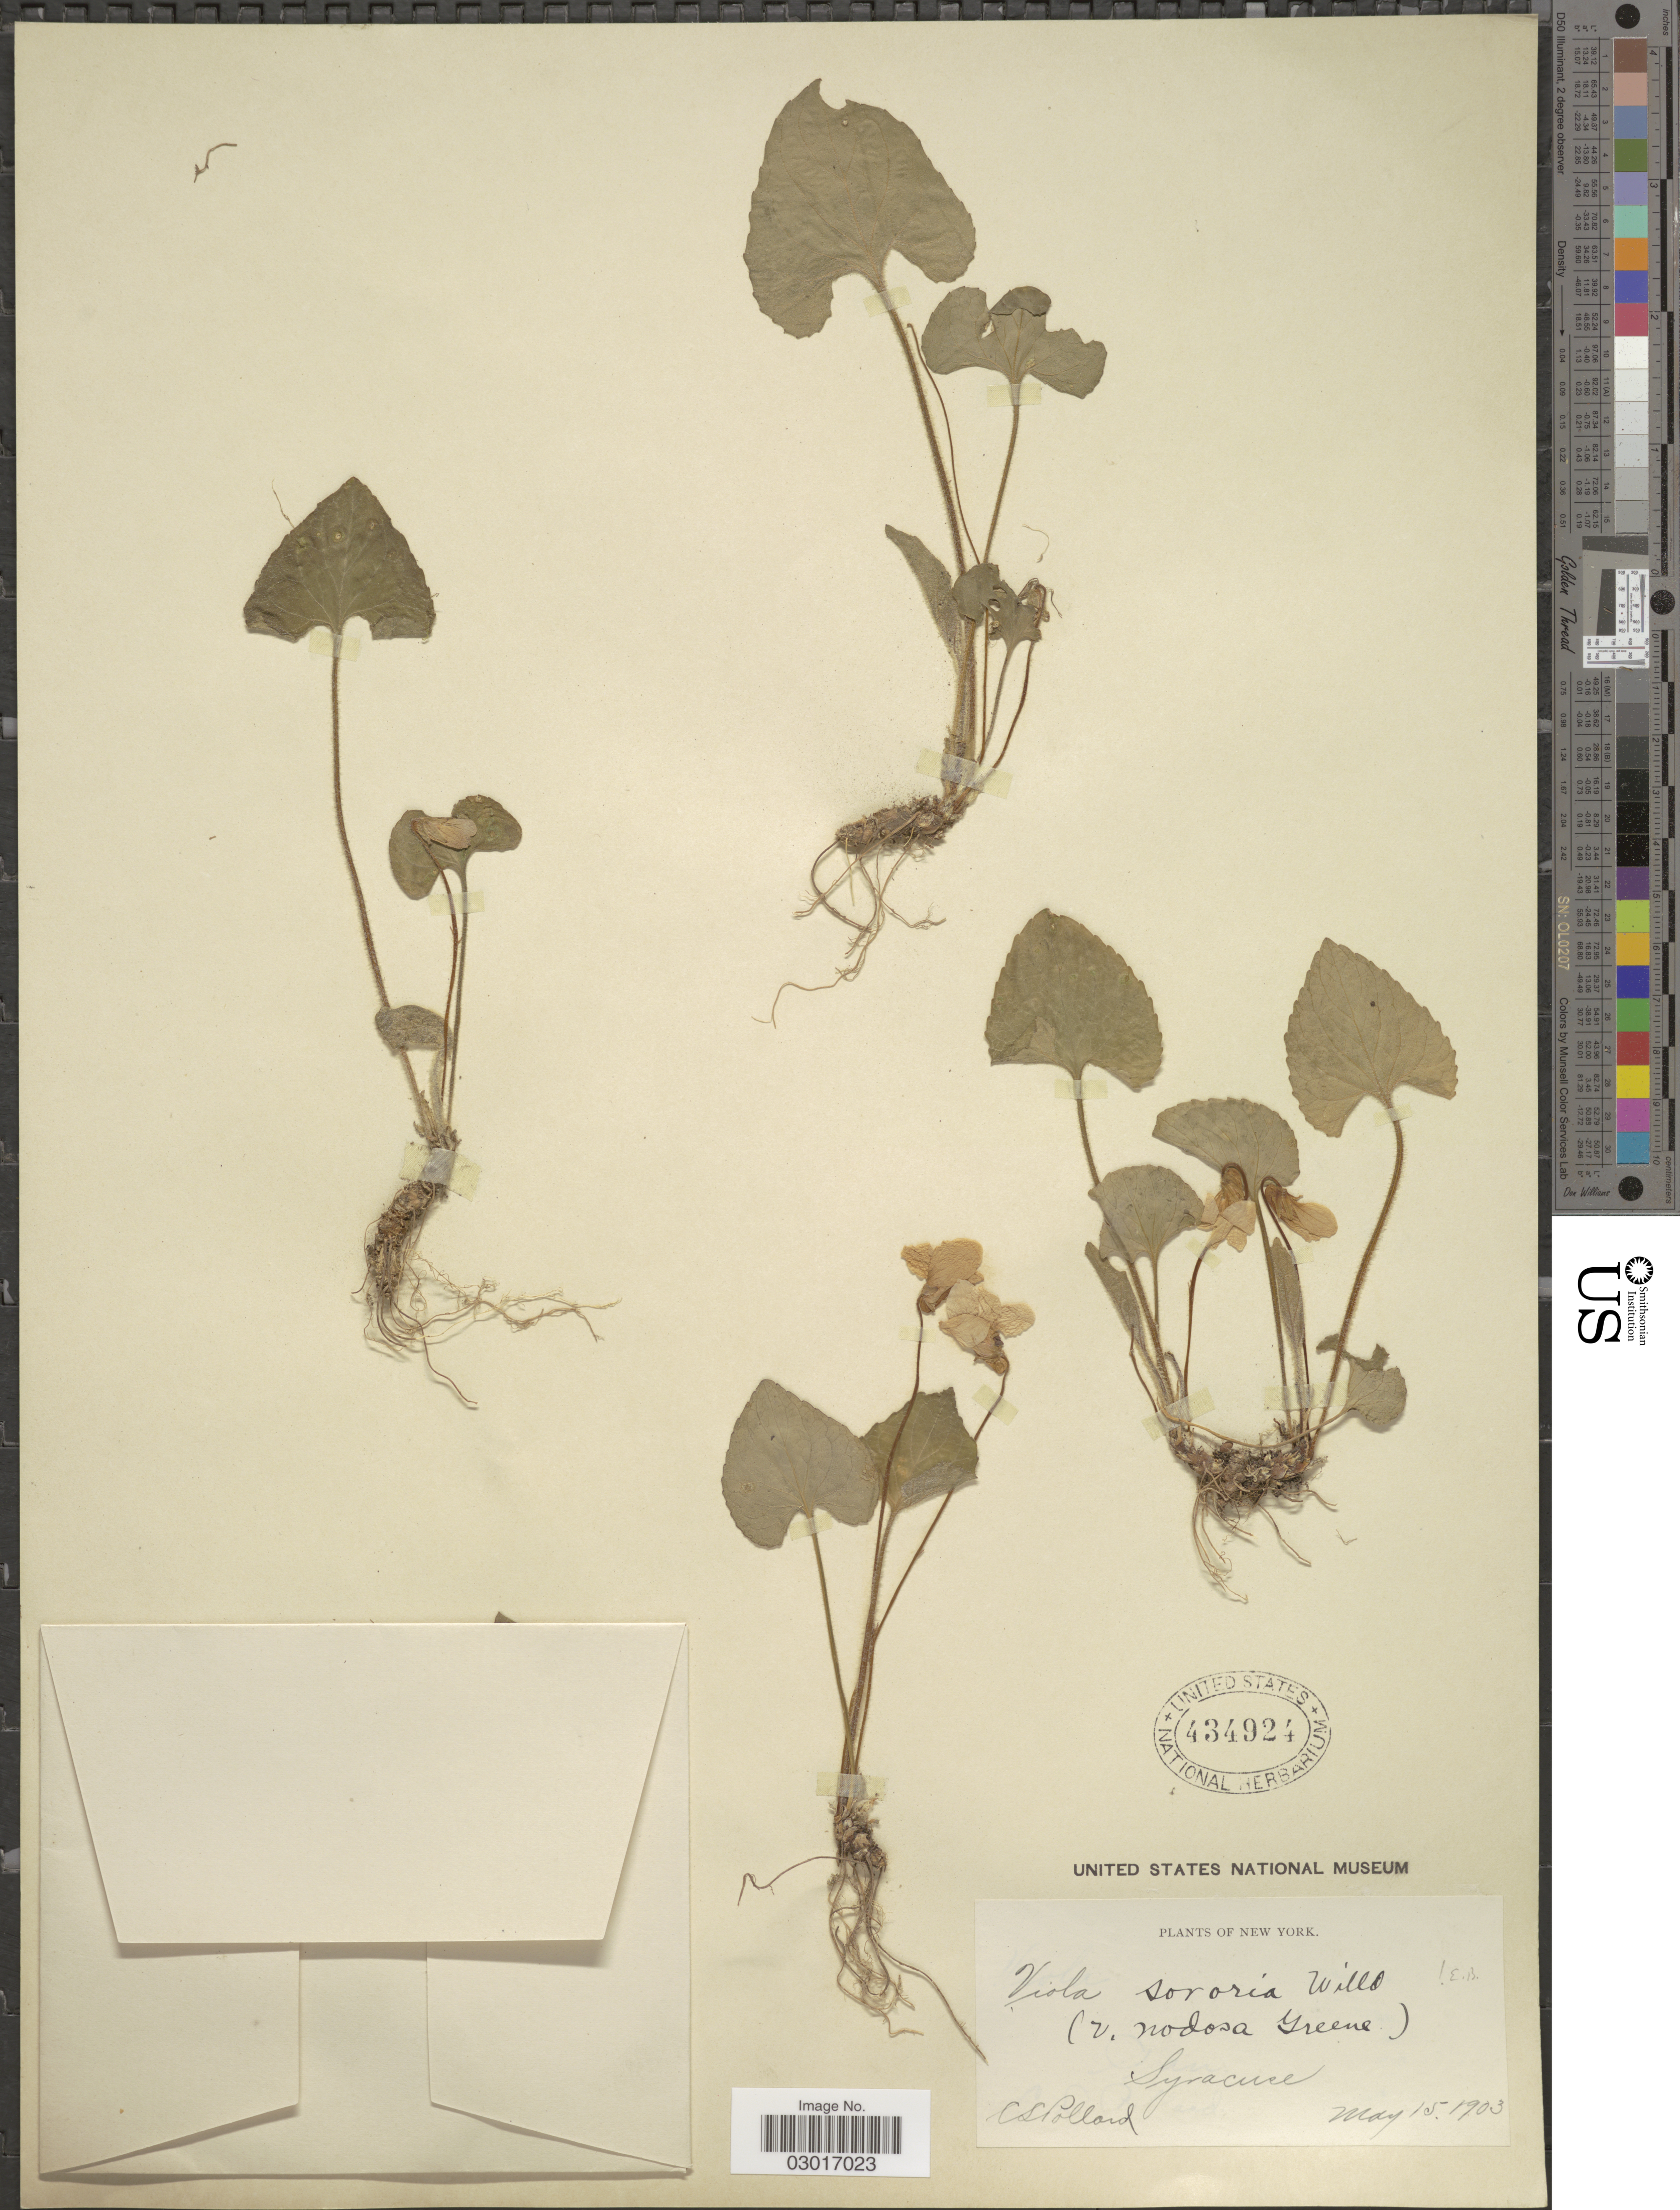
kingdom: Plantae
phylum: Tracheophyta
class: Magnoliopsida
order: Malpighiales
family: Violaceae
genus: Viola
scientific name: Viola sororia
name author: Willd.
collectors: C. L. Pollard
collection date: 1903-05-15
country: United States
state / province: New York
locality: Syracuse.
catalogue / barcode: US 434924